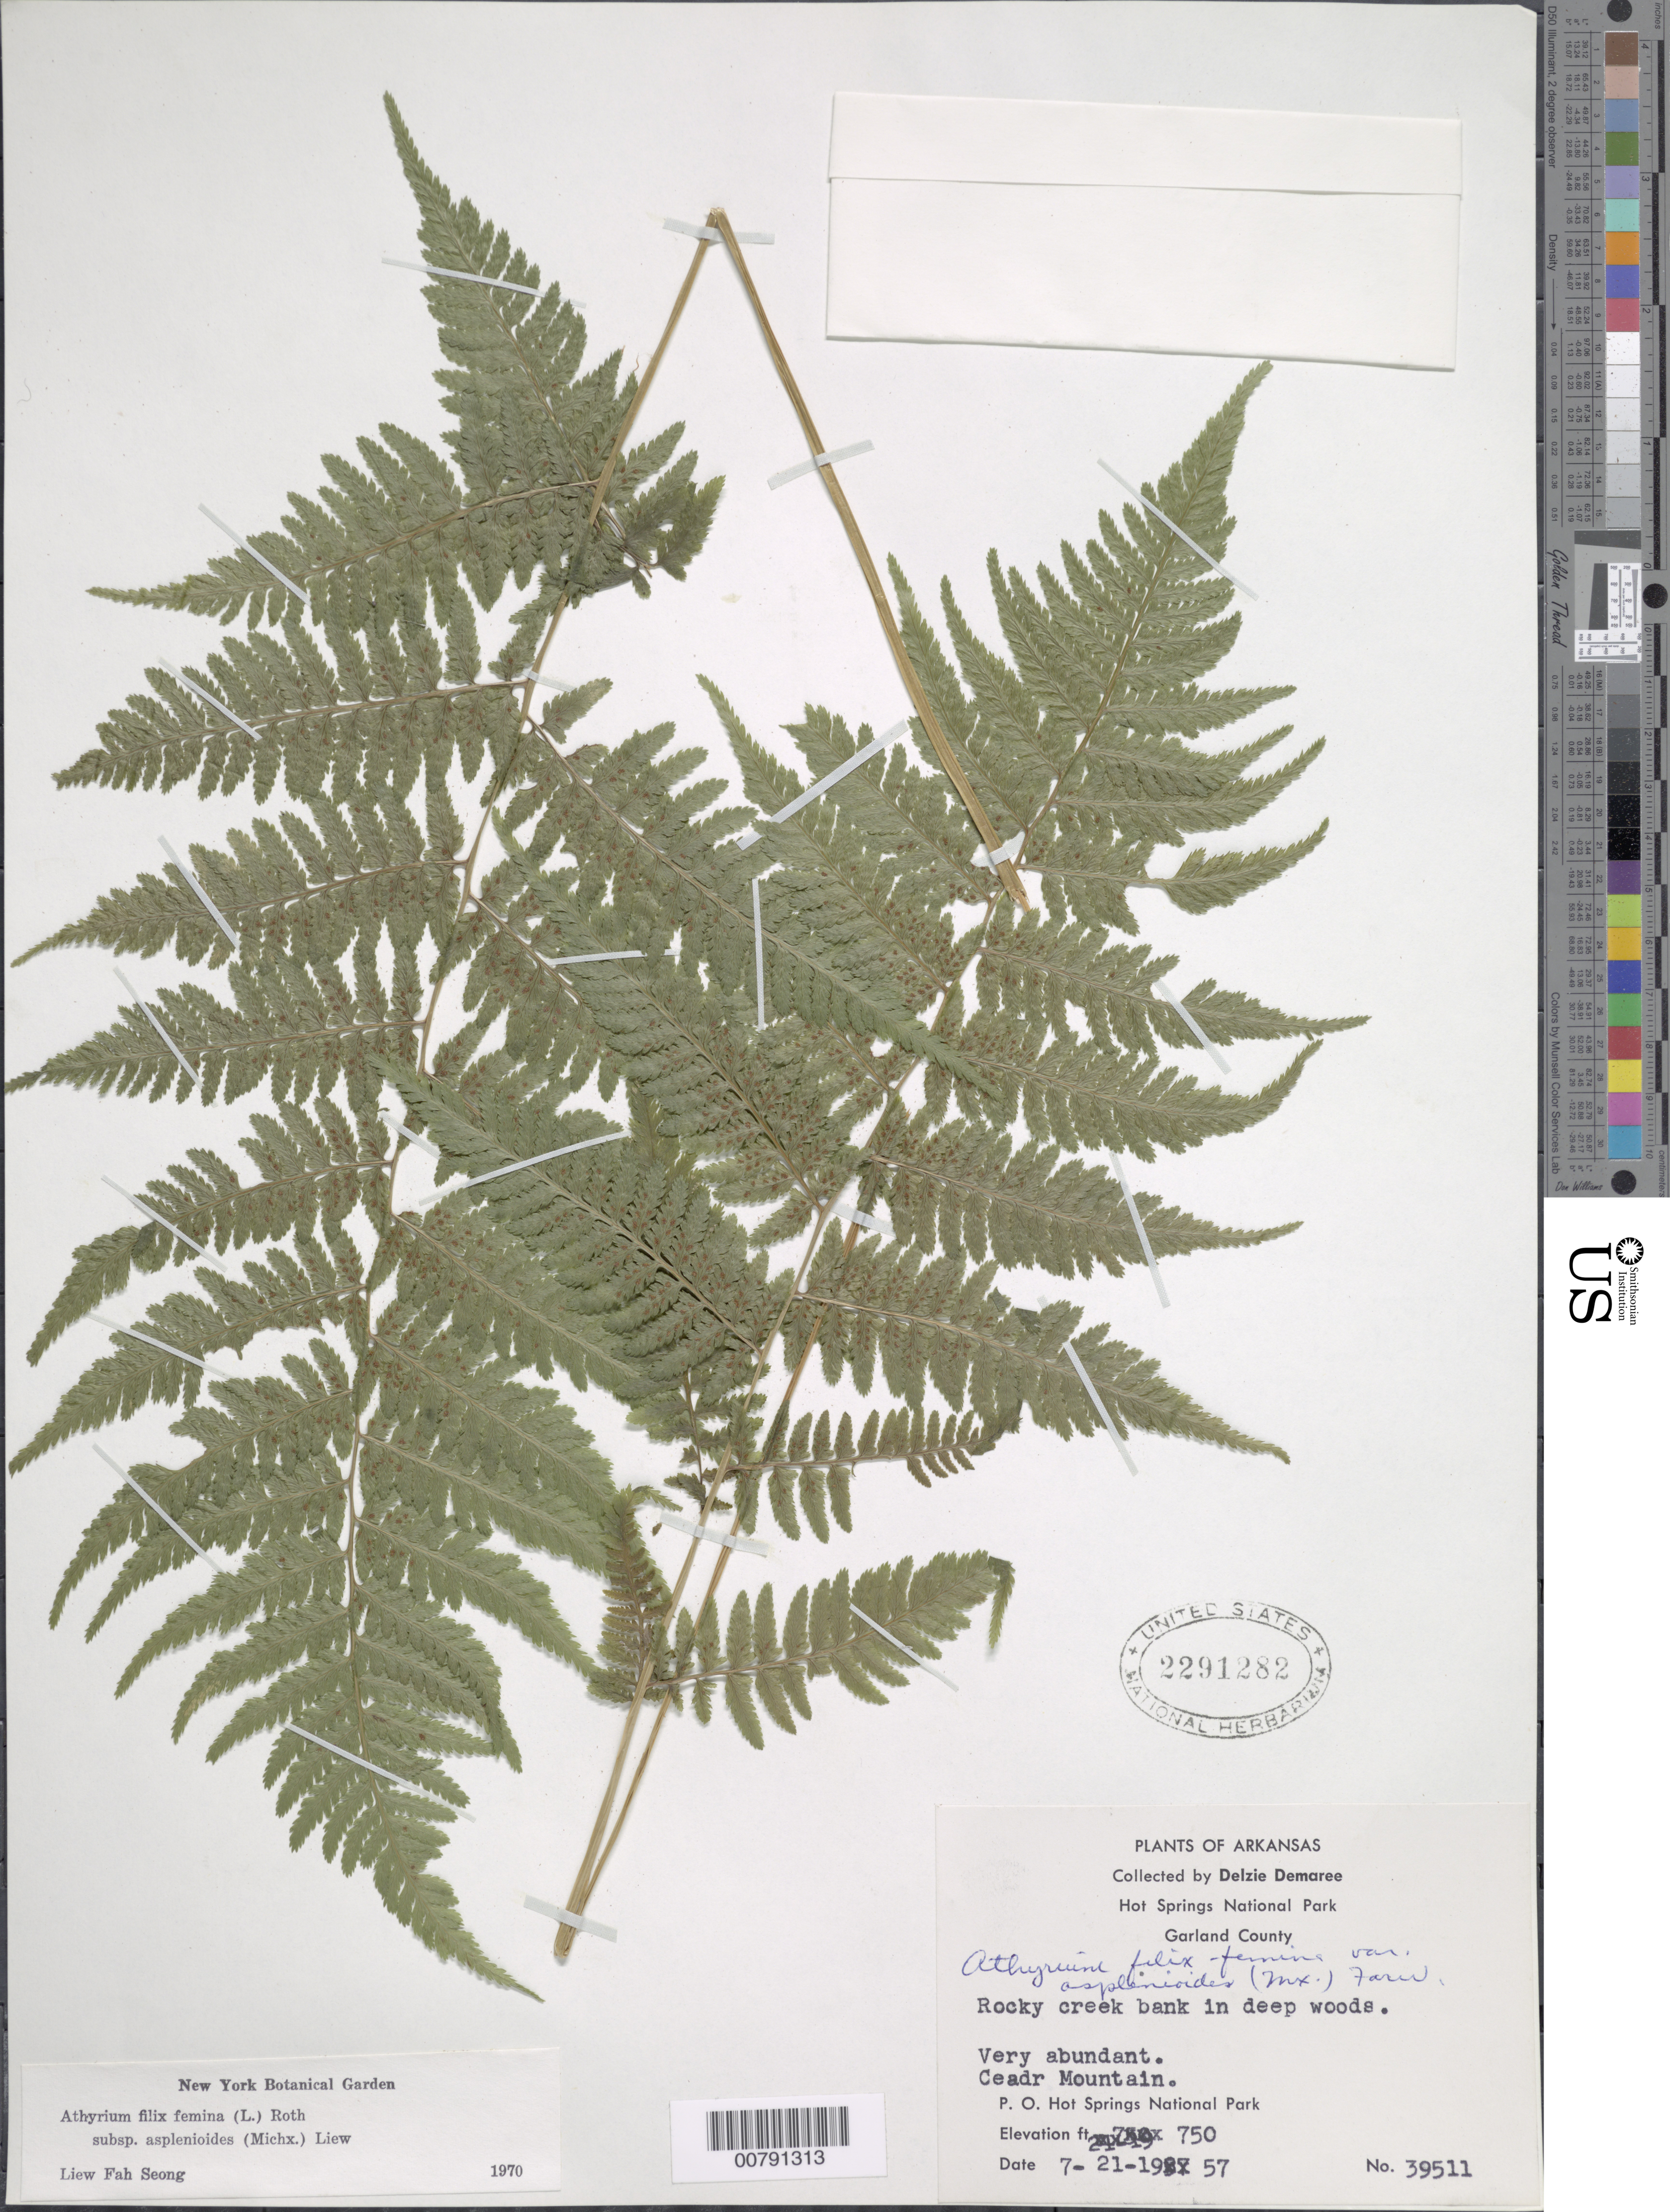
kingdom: Plantae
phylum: Tracheophyta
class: Polypodiopsida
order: Polypodiales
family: Athyriaceae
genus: Athyrium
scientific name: Athyrium filix-femina subsp. asplenioides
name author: (Michx.) Hultén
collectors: D. Demaree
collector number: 39511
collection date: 1957-07-21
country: United States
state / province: Arkansas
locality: Hot Springs National Park, Garland County, Ceadr Mountain, Hot Springs National Park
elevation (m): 229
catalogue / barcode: US 2291282